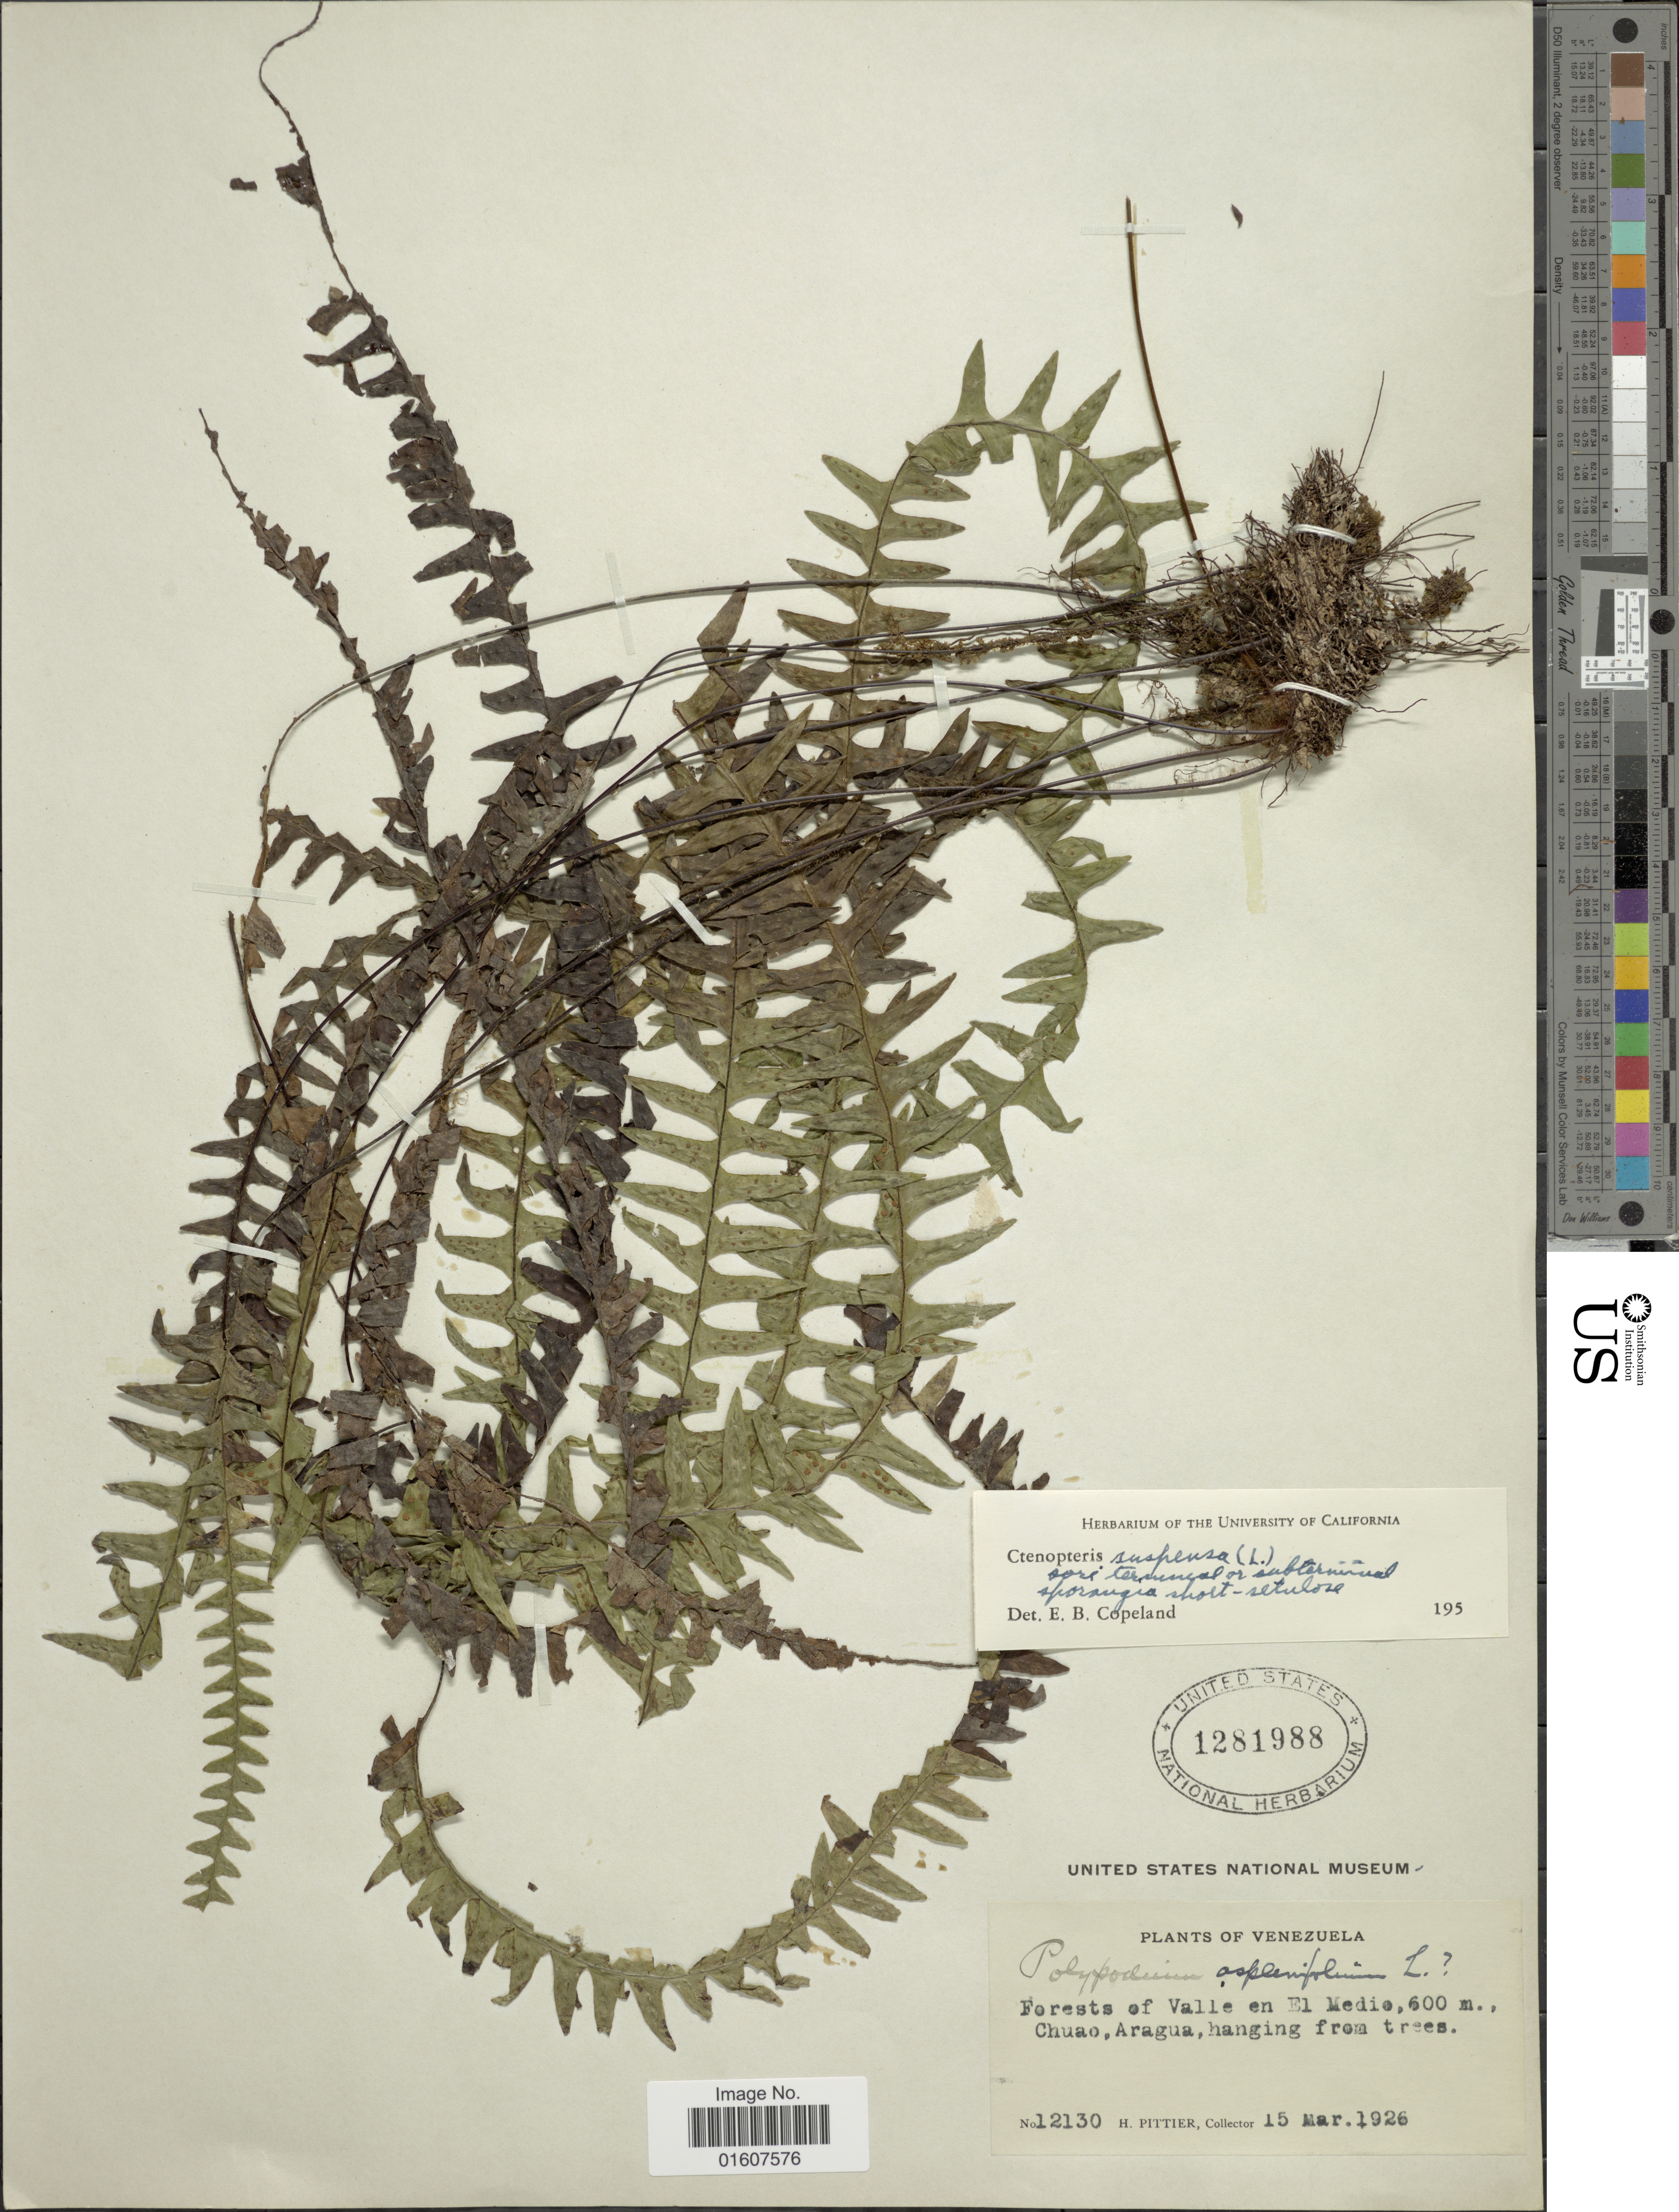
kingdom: Plantae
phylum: Tracheophyta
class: Polypodiopsida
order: Polypodiales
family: Polypodiaceae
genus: Terpsichore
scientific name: Terpsichore asplenifolia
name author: (L.) A.R. Sm.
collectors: H. F. Pittier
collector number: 12130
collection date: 1926-03-15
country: Venezuela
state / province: Aragua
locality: Forest of Valle en El Medio., Chuao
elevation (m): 600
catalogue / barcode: US 1281988